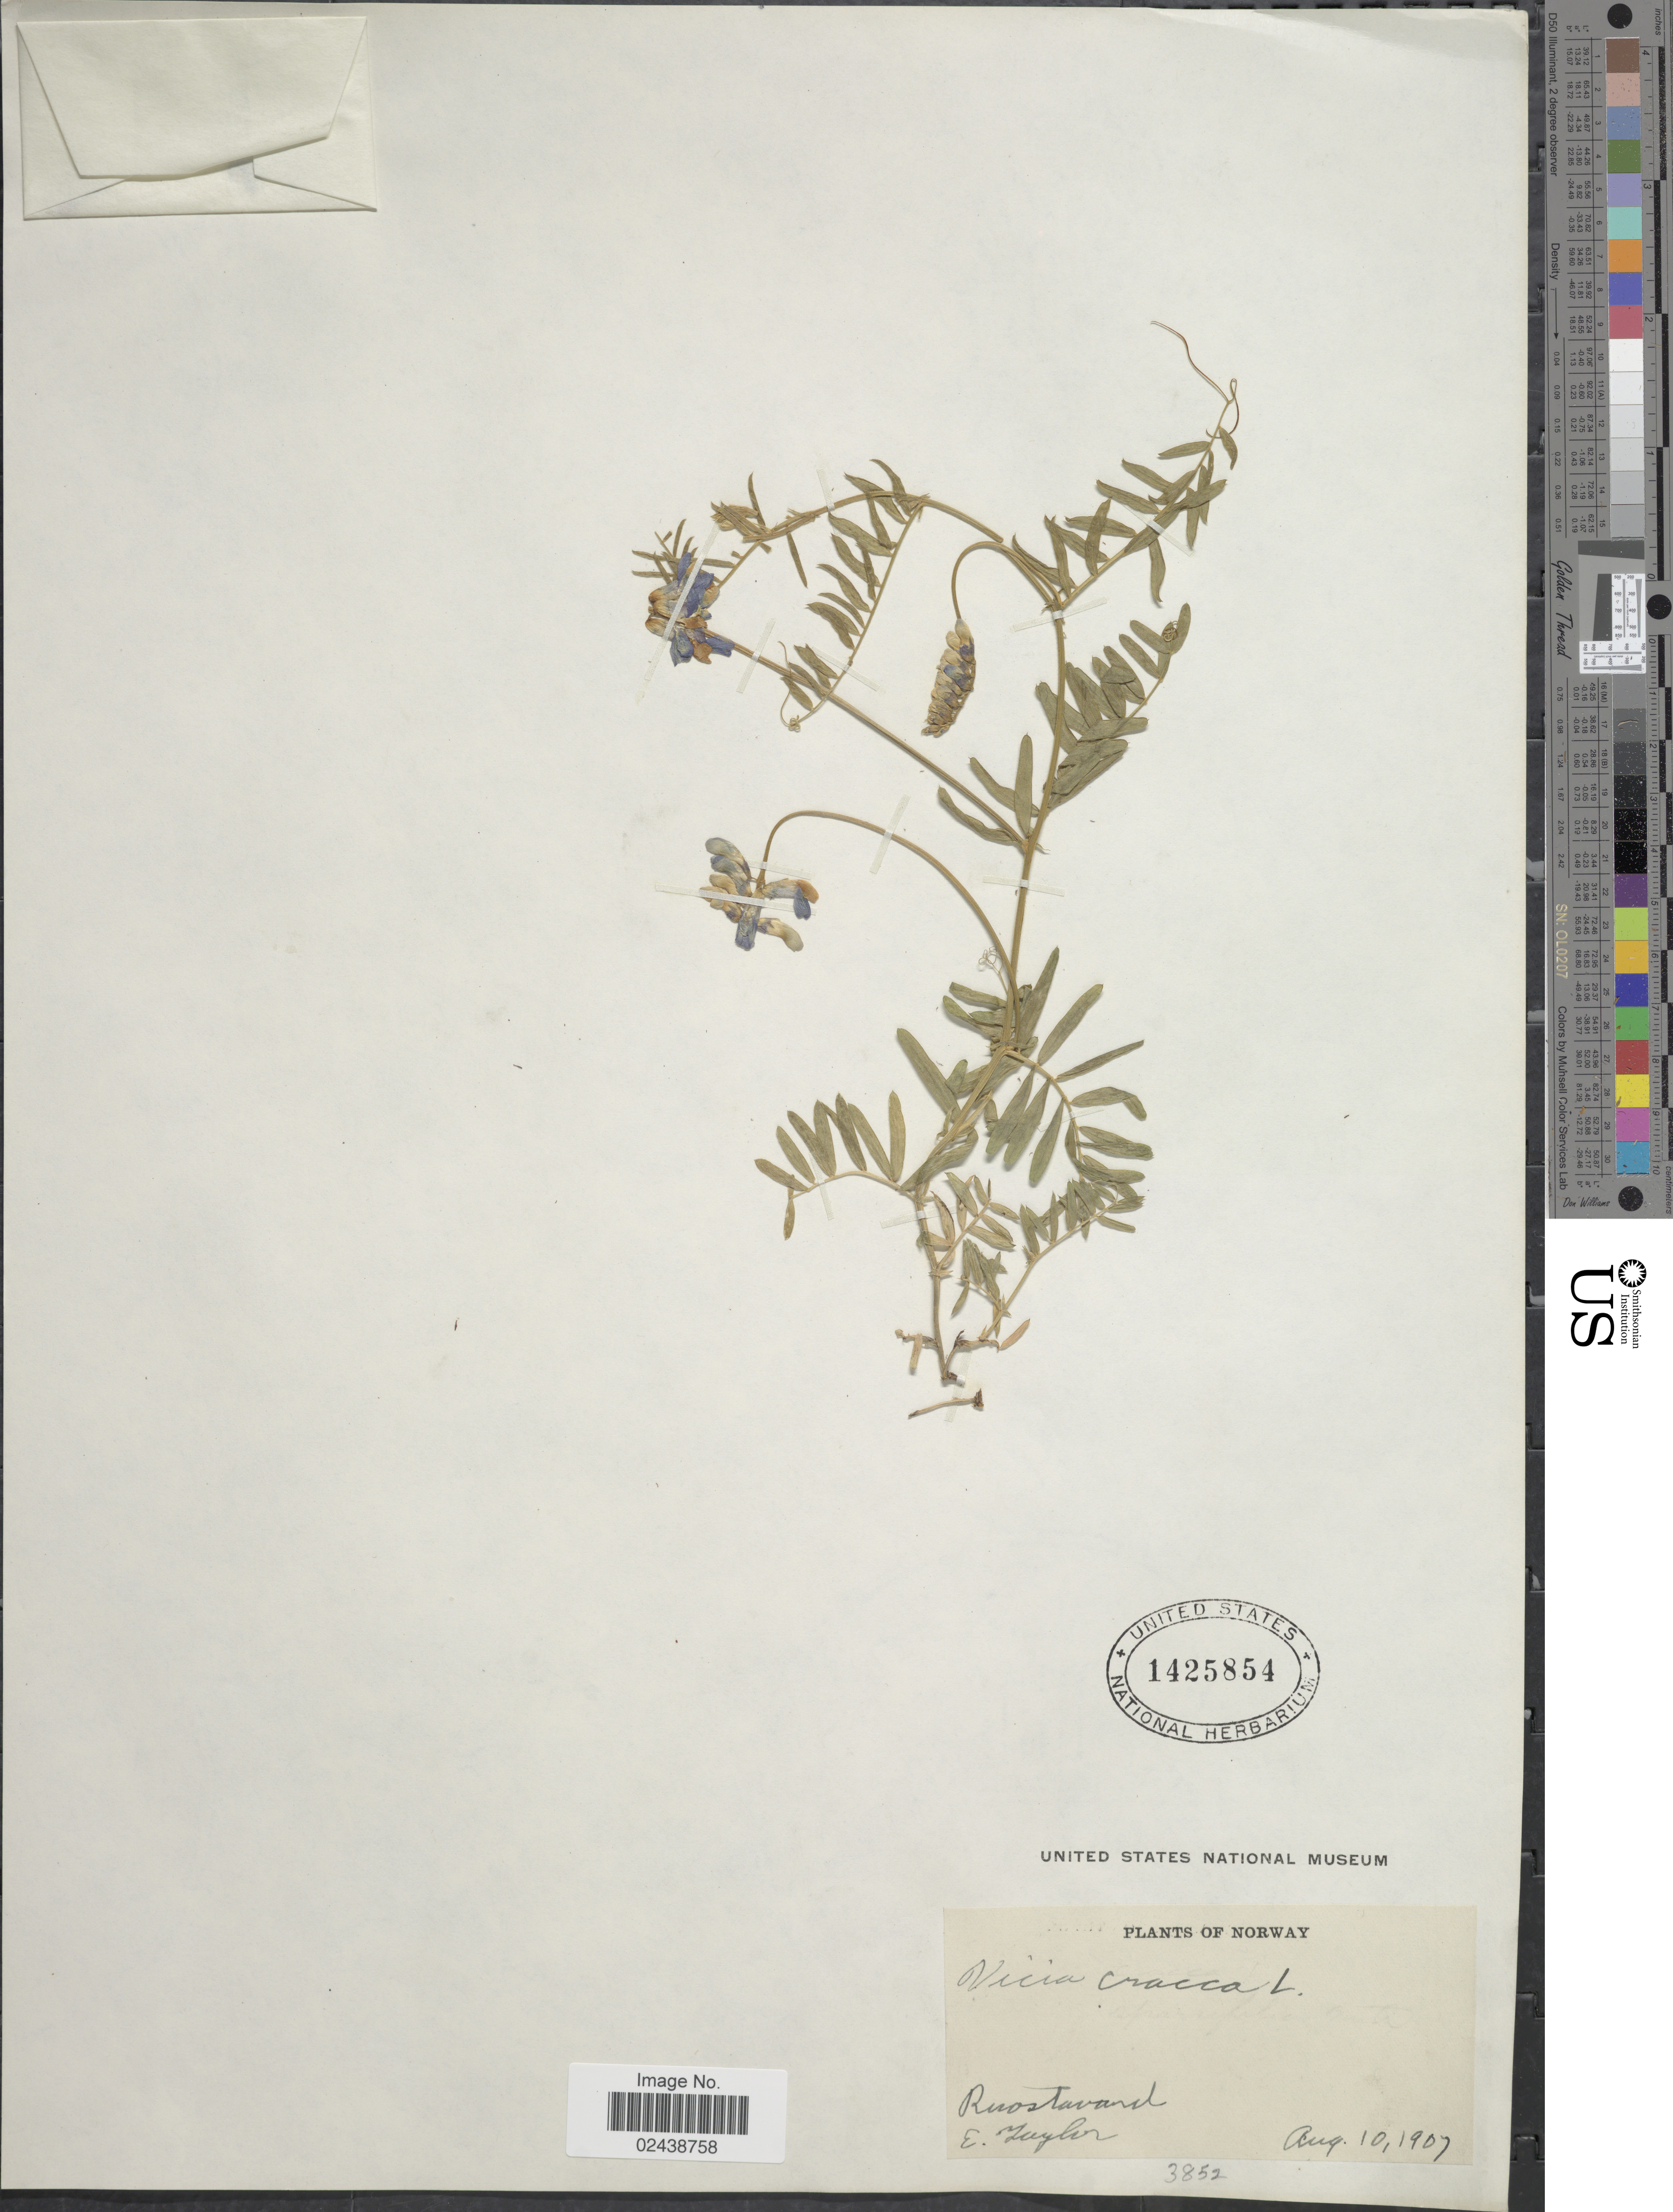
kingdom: Plantae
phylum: Tracheophyta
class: Magnoliopsida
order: Fabales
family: Fabaceae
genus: Vicia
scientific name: Vicia cracca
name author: L.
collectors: E. Taylor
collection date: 1907-08-10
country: Norway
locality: Ruostavand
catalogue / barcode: US 1425854